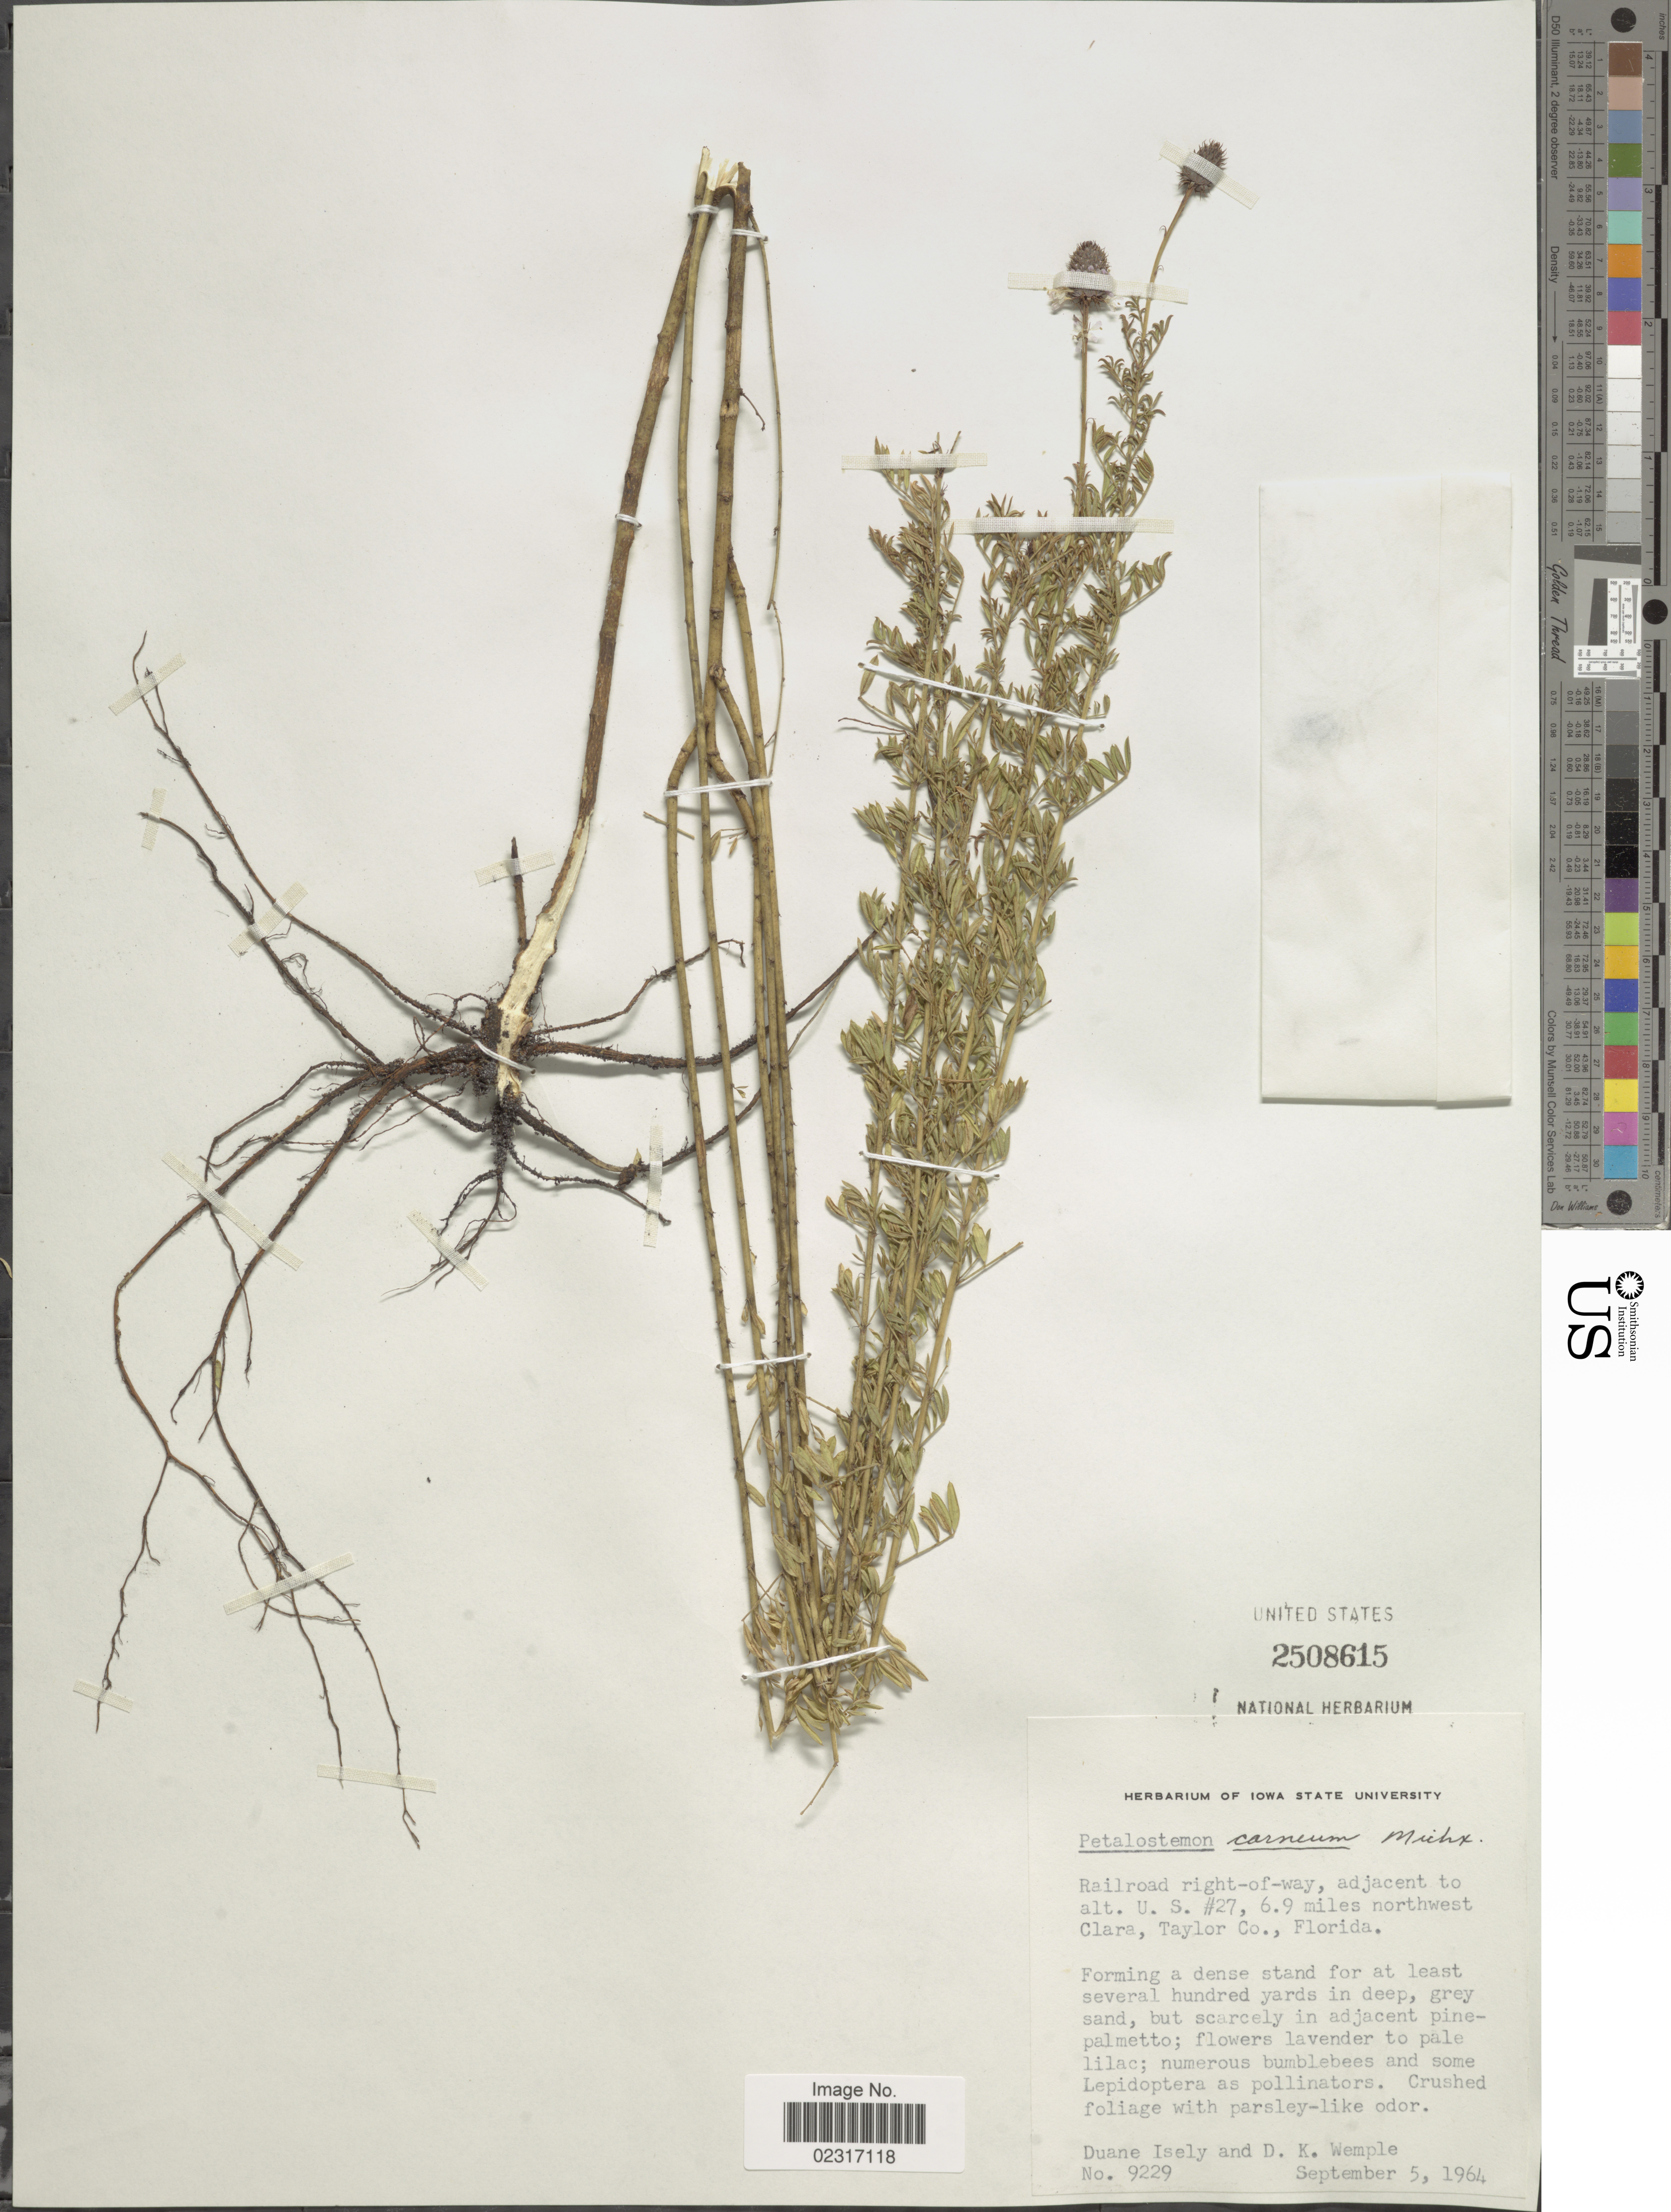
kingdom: Plantae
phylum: Tracheophyta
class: Magnoliopsida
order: Fabales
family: Fabaceae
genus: Dalea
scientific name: Dalea carnea var. carnea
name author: (Michx.) Poir.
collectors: D. Isely & D. Wemple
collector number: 9229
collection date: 1964-09-05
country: United States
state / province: Florida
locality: Railroad right-of-way, U.S. #27, 6.9 miles northwest Clara, Taylor Co.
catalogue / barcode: US 2508615